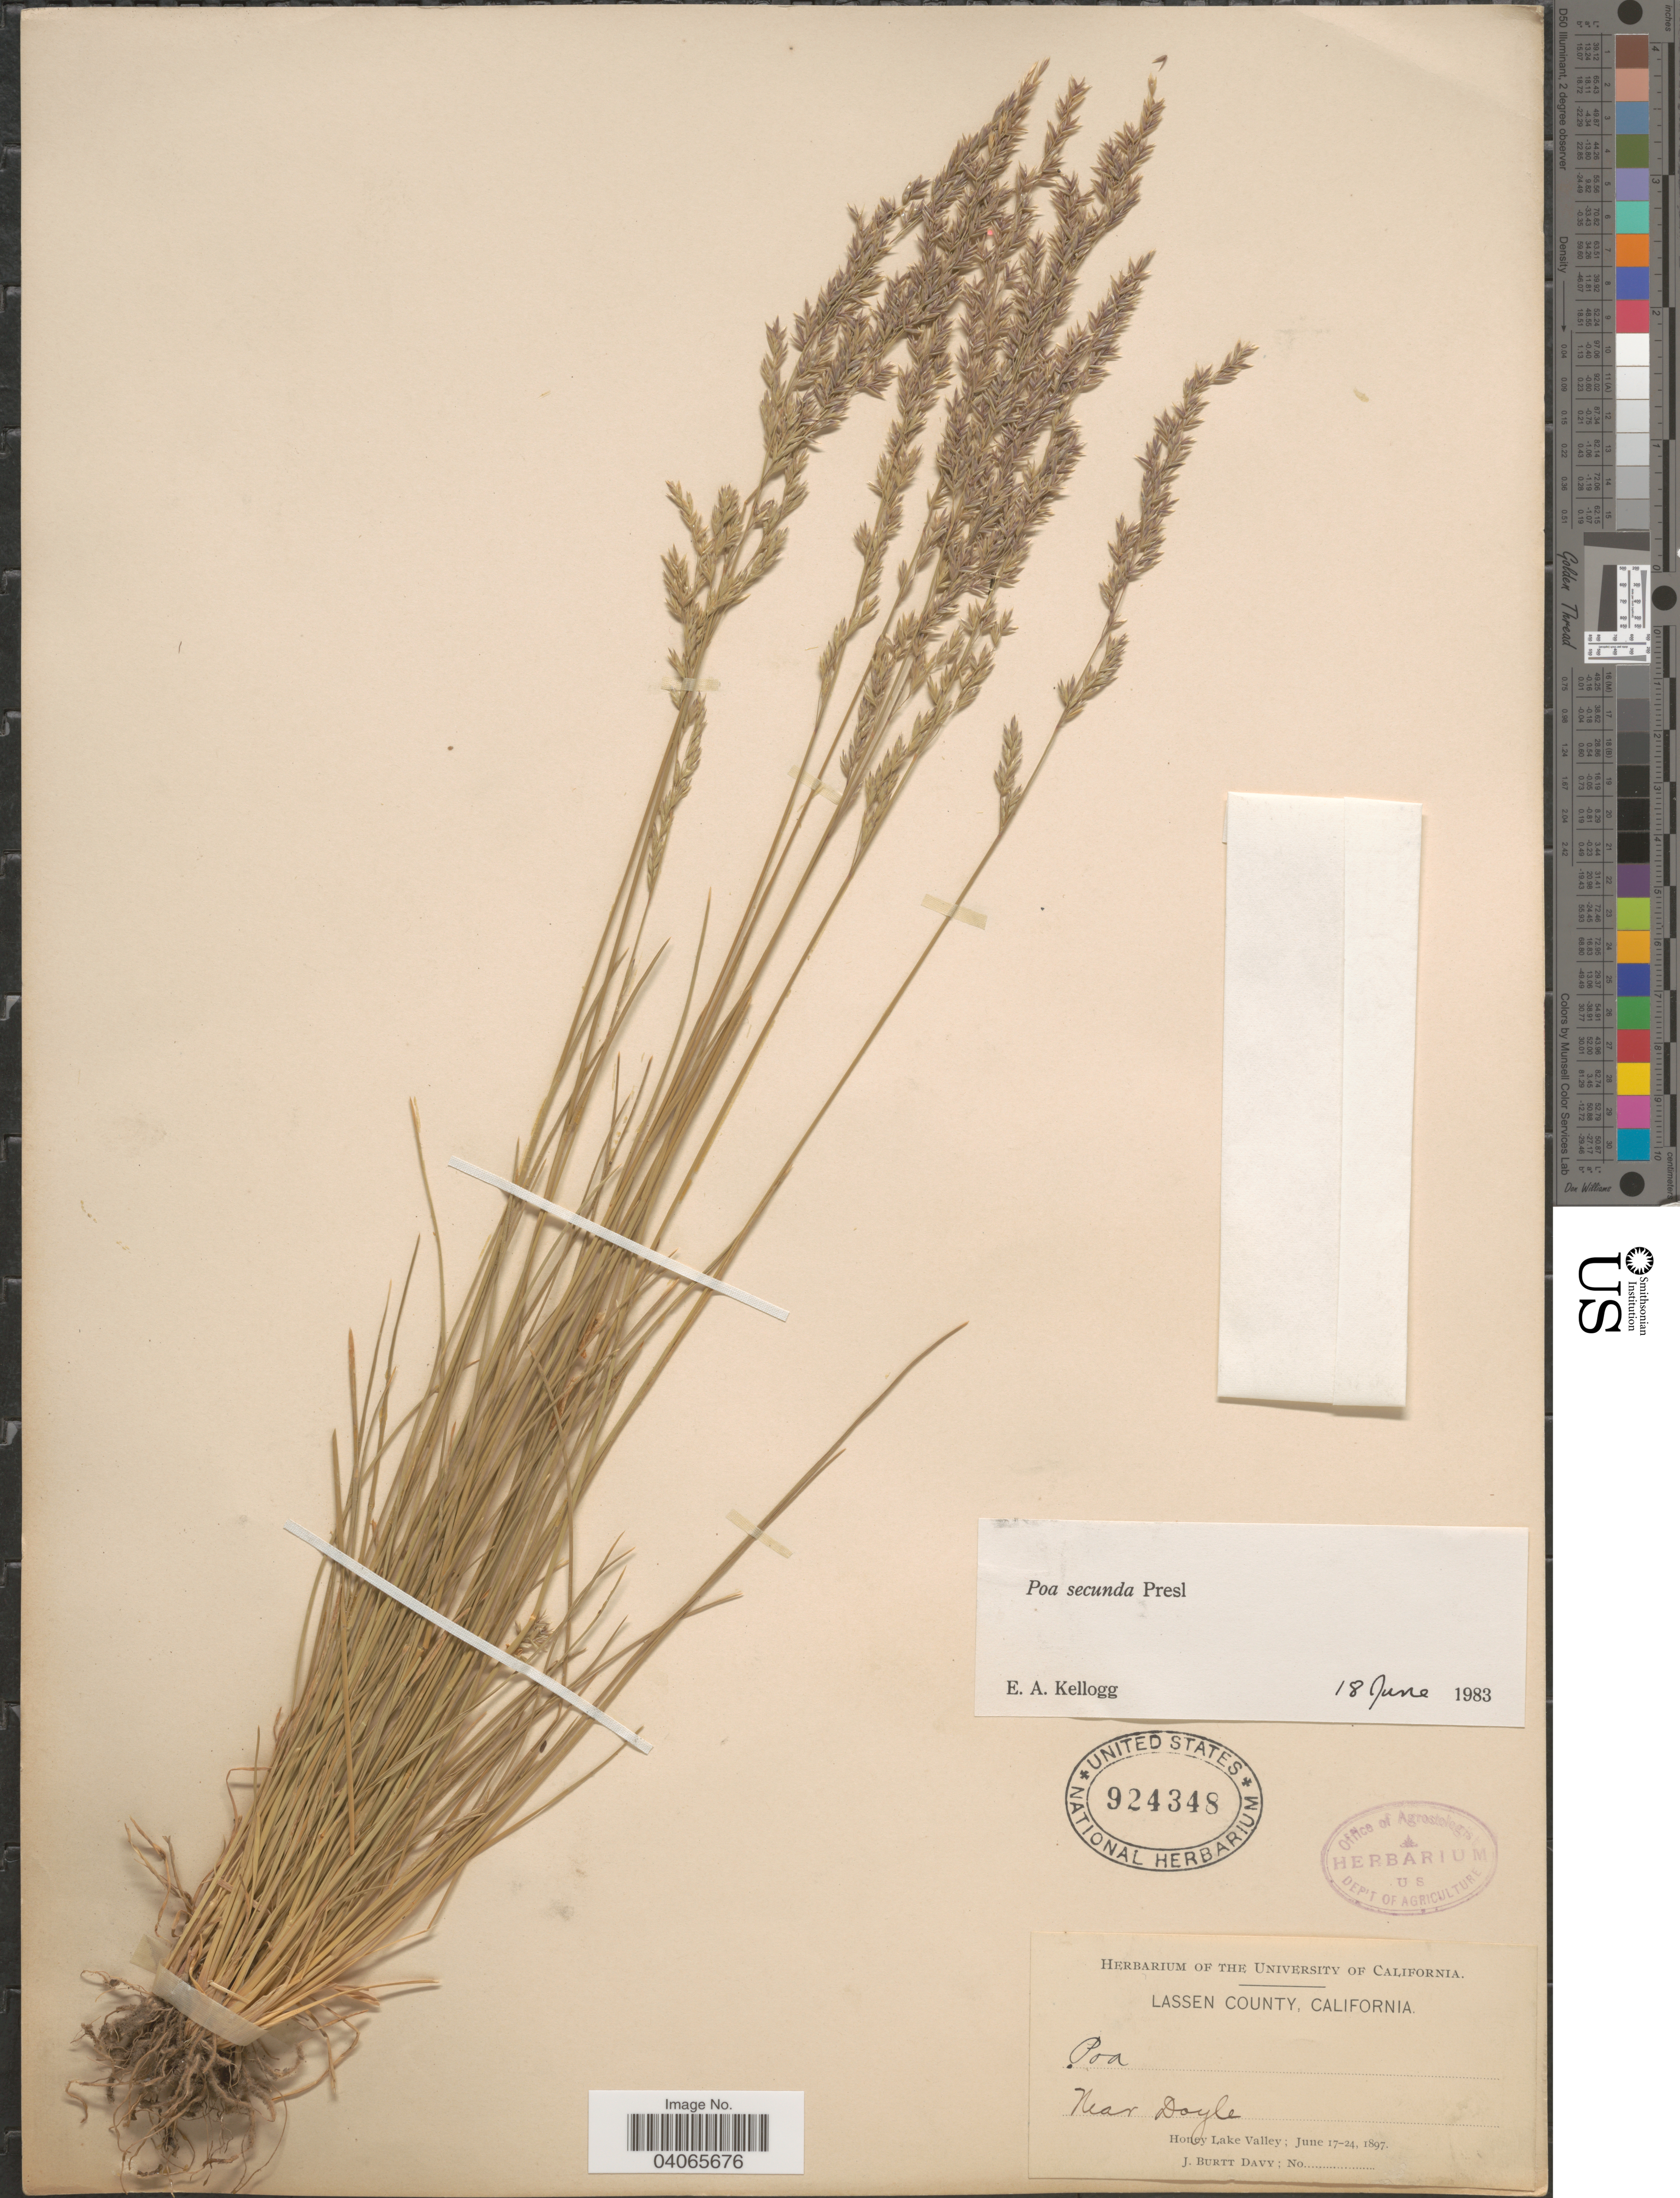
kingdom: Plantae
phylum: Tracheophyta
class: Liliopsida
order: Poales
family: Poaceae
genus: Poa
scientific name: Poa secunda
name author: J. Presl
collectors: J. Burtt Davy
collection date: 1897-06-17/1897-06-24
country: United States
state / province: California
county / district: Lassen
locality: Lassen County. Near Doyle. Honey Lake Valley.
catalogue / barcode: US 924348